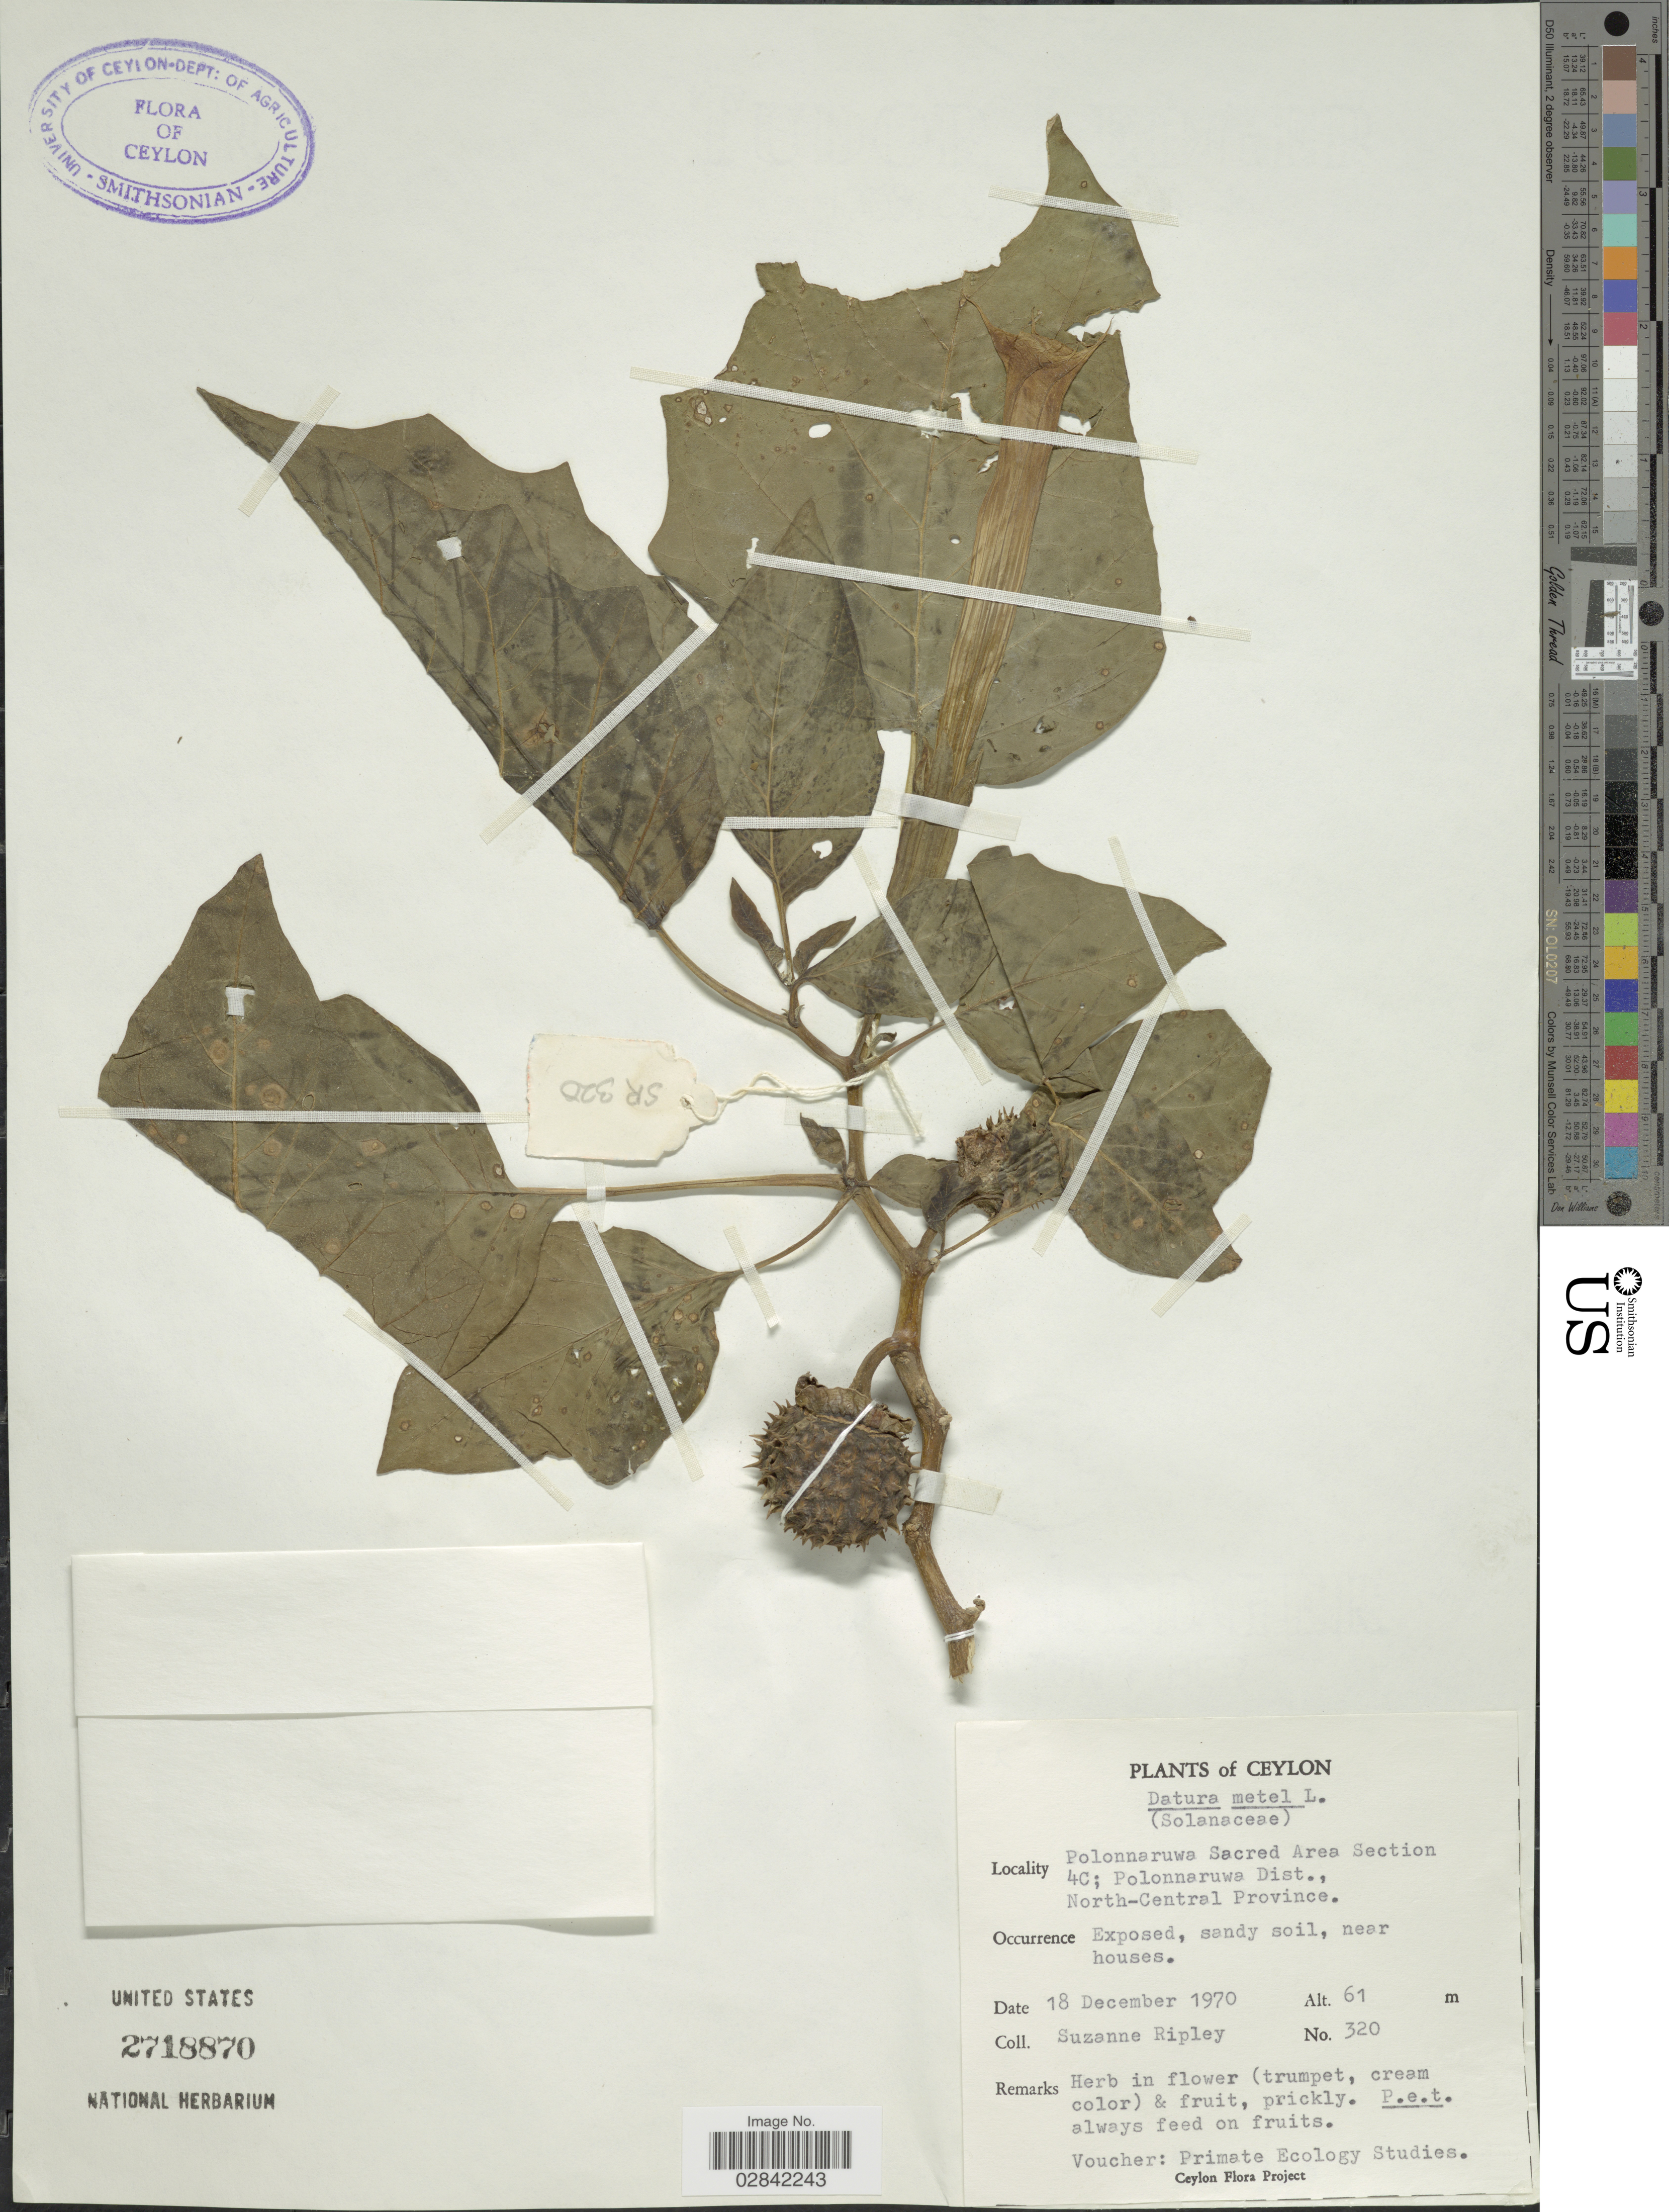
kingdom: Plantae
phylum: Tracheophyta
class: Magnoliopsida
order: Solanales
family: Solanaceae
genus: Datura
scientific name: Datura metel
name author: L.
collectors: S. Ripley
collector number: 320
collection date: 1970-12-18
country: Sri Lanka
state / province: North Central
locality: Ceylon, Polonnaruwa Sacred Area Section 4C; Polonnaruwa Dist., North-Central Province.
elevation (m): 61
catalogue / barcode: US 2718870